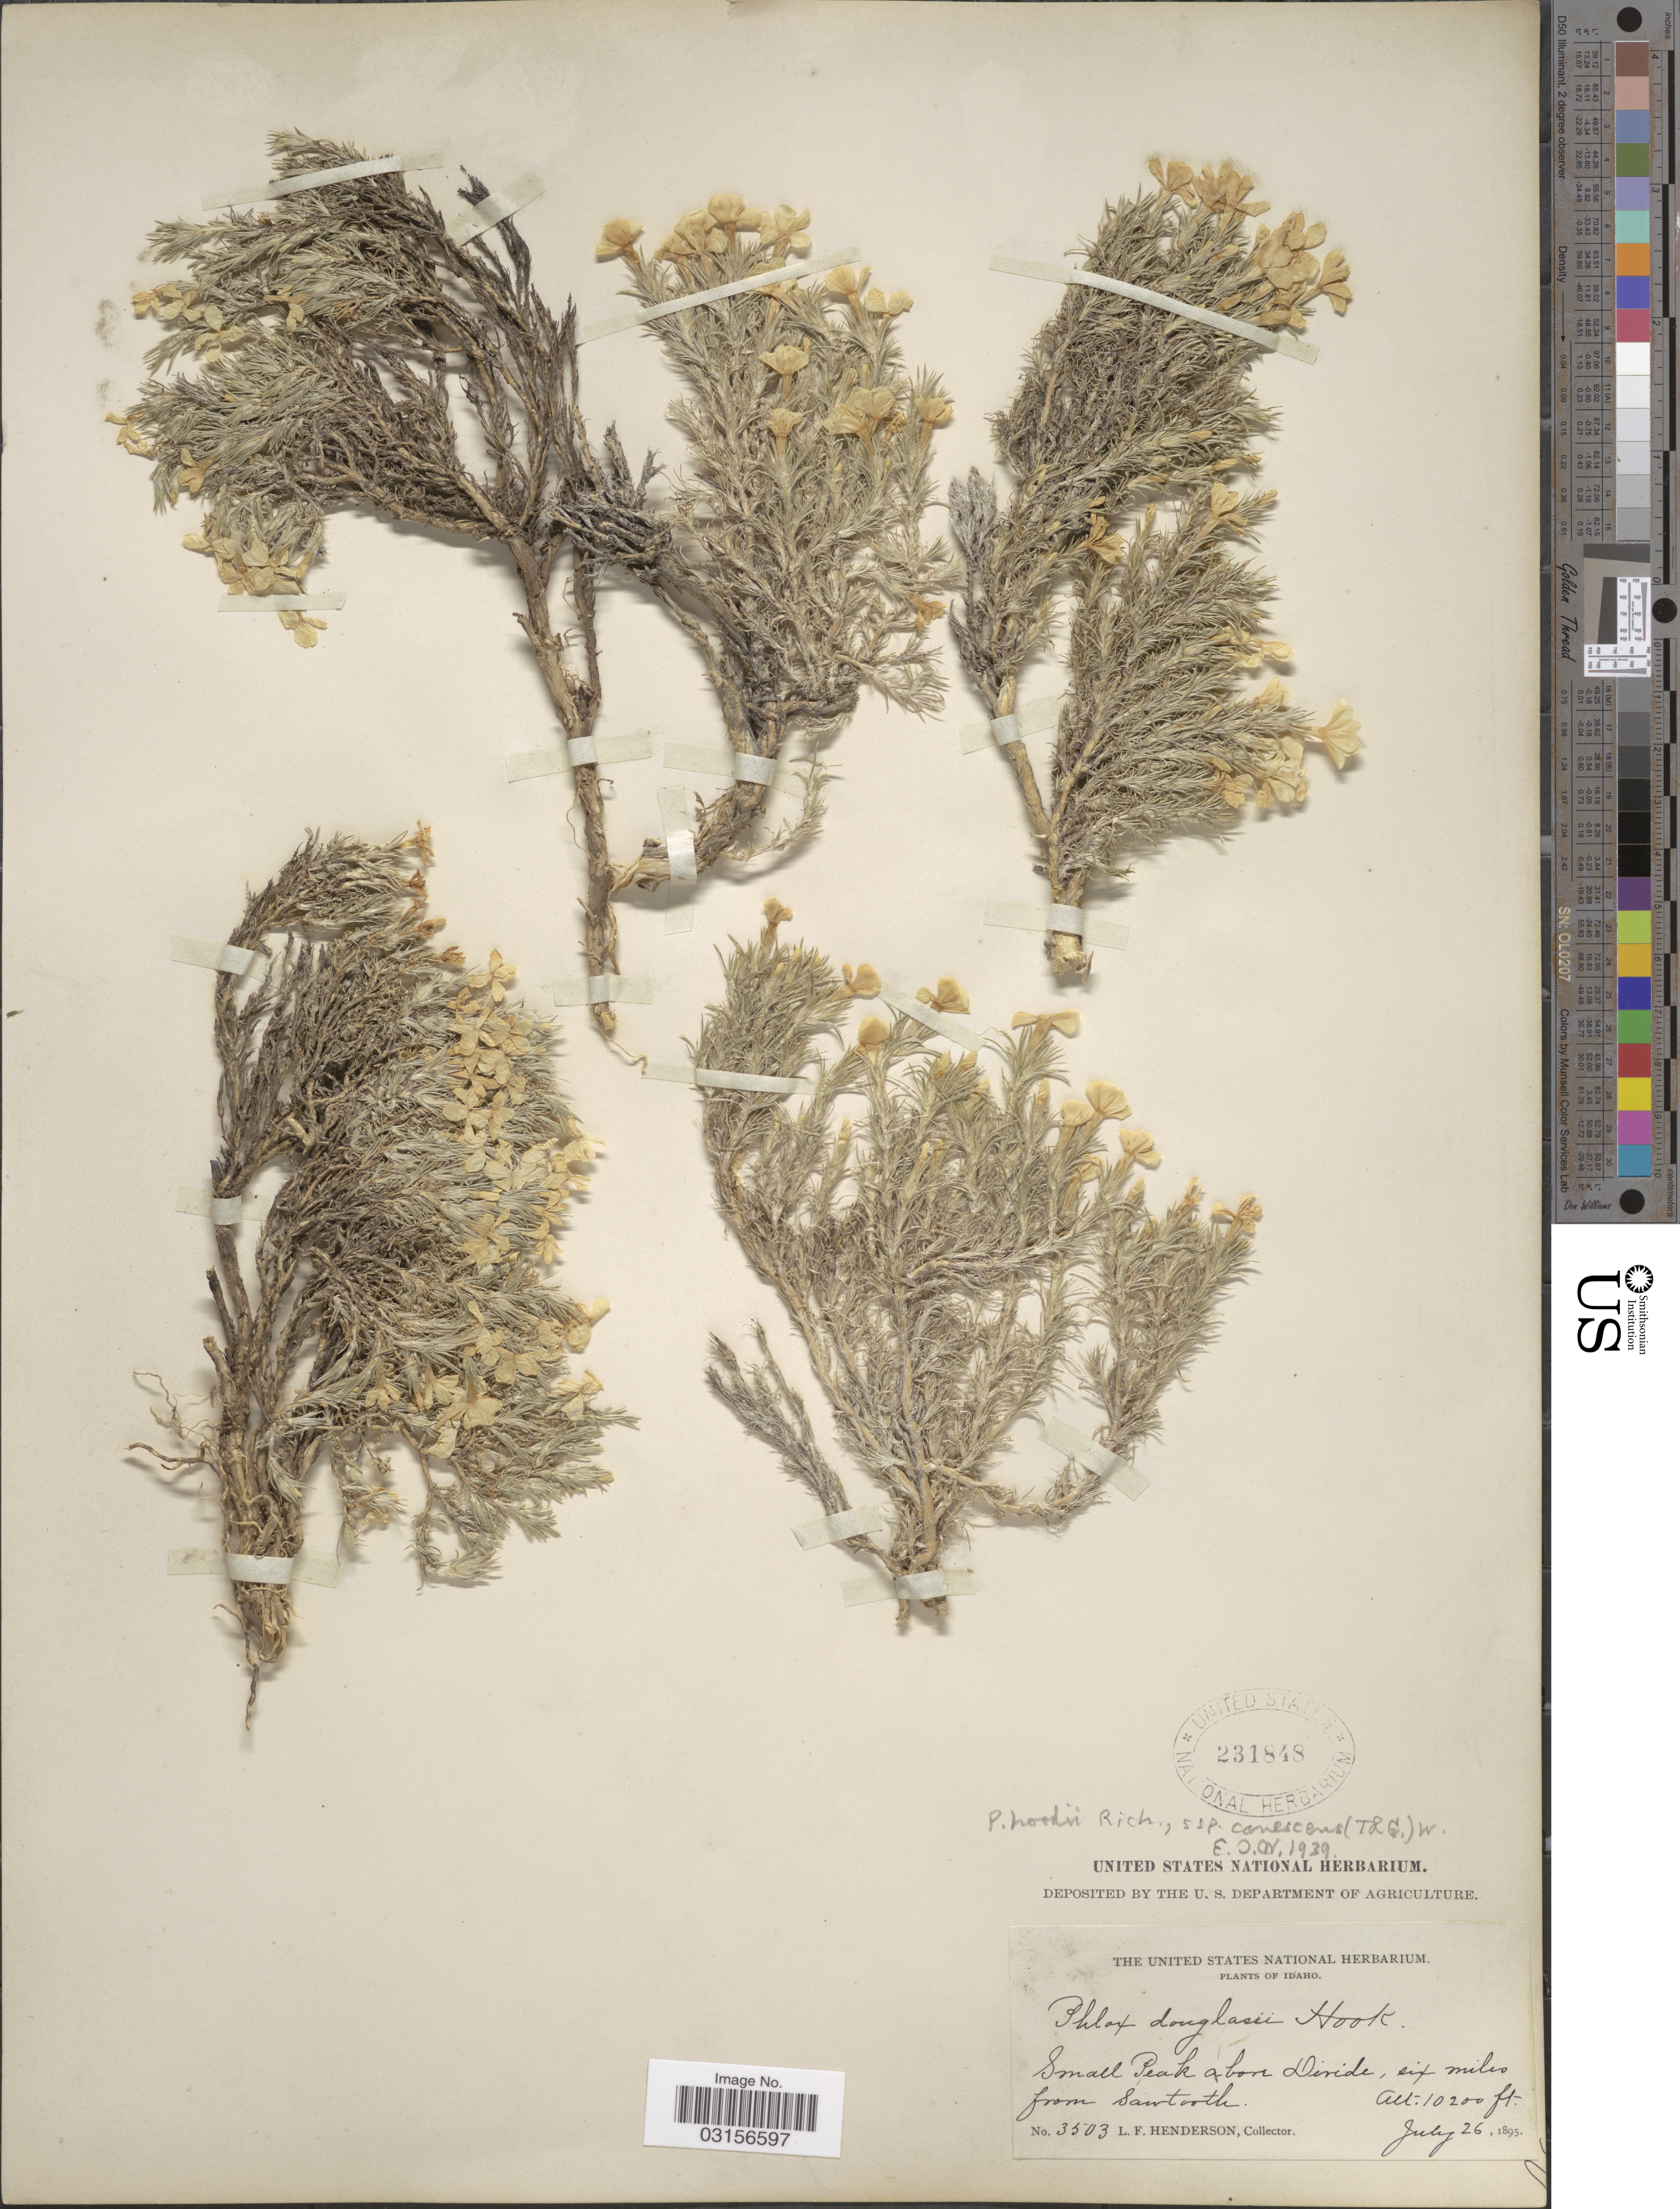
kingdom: Plantae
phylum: Tracheophyta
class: Magnoliopsida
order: Ericales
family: Polemoniaceae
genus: Phlox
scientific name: Phlox hoodii subsp. canescens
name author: (Torr. & A. Gray) Wherry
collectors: L. Henderson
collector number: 3503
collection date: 1895-07-26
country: United States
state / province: Idaho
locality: Small Peak above Divide, six miles from Sawtooth.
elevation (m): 3109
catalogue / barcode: US 231848